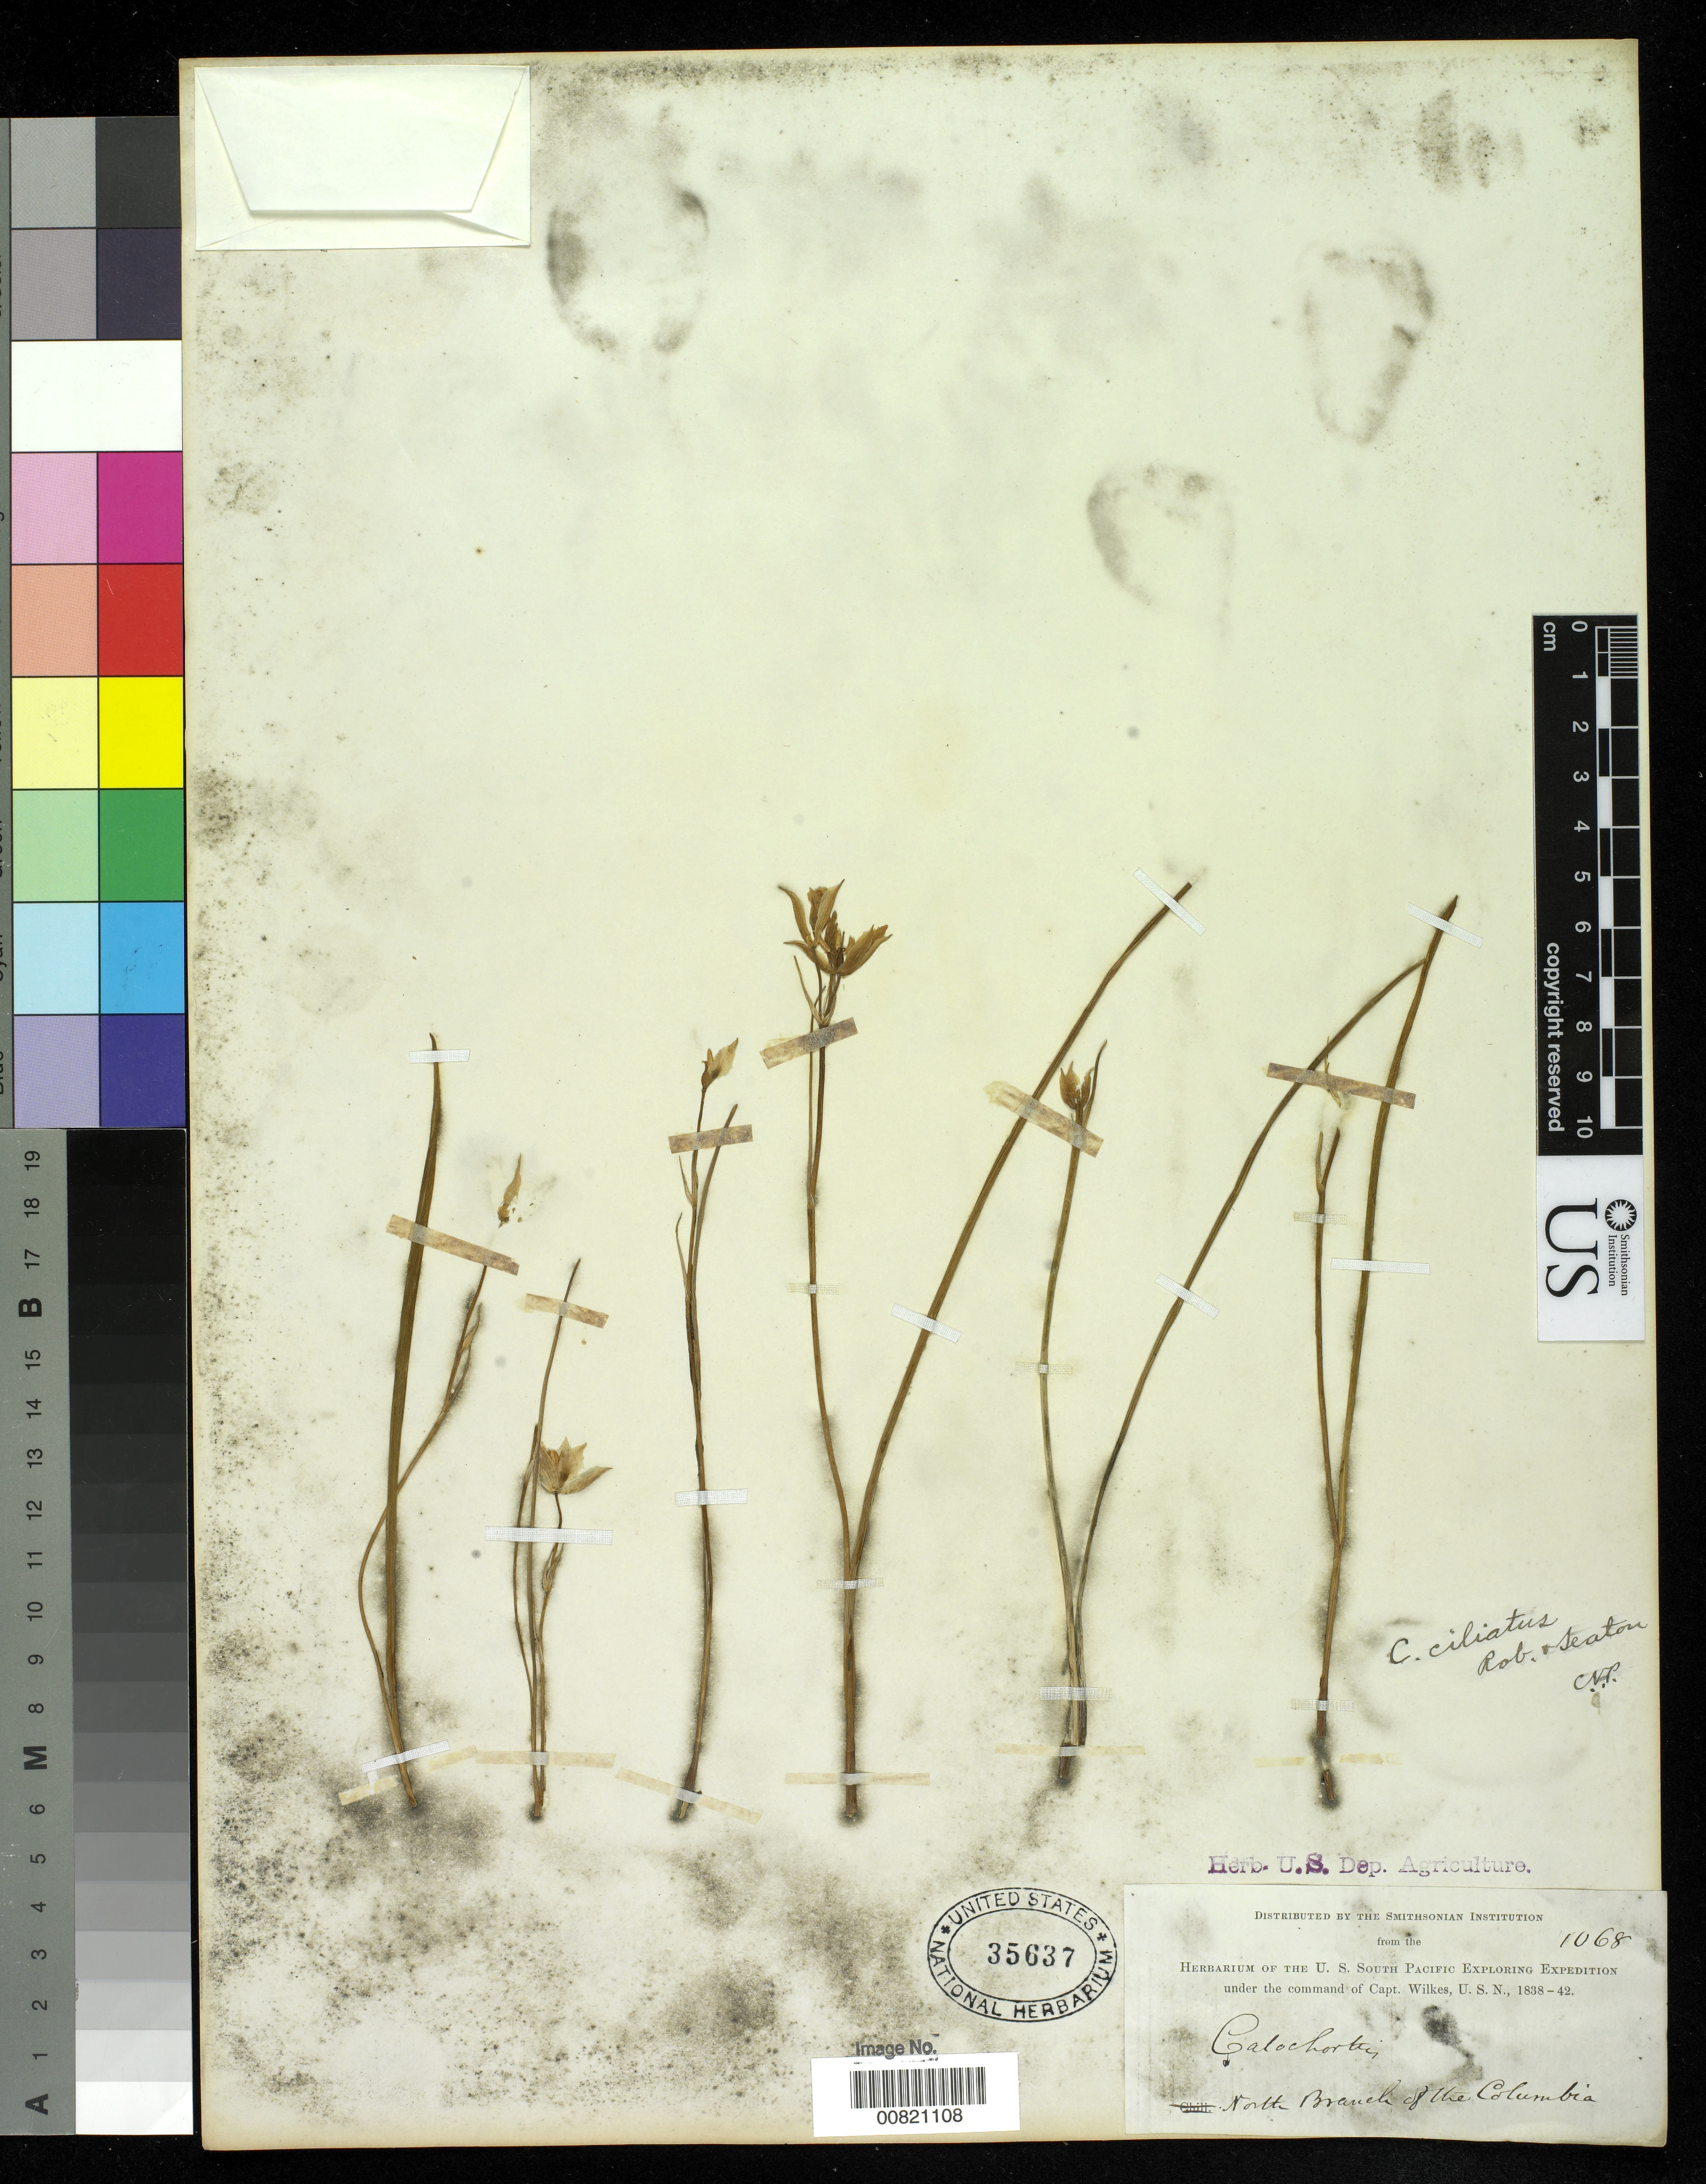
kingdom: Plantae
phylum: Tracheophyta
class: Liliopsida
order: Liliales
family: Liliaceae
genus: Calochortus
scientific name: Calochortus lyallii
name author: Baker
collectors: Wilkes Explor. Exped.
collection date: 1838/1842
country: United States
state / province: Oregon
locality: North Branch of the Columbia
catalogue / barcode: US 35673